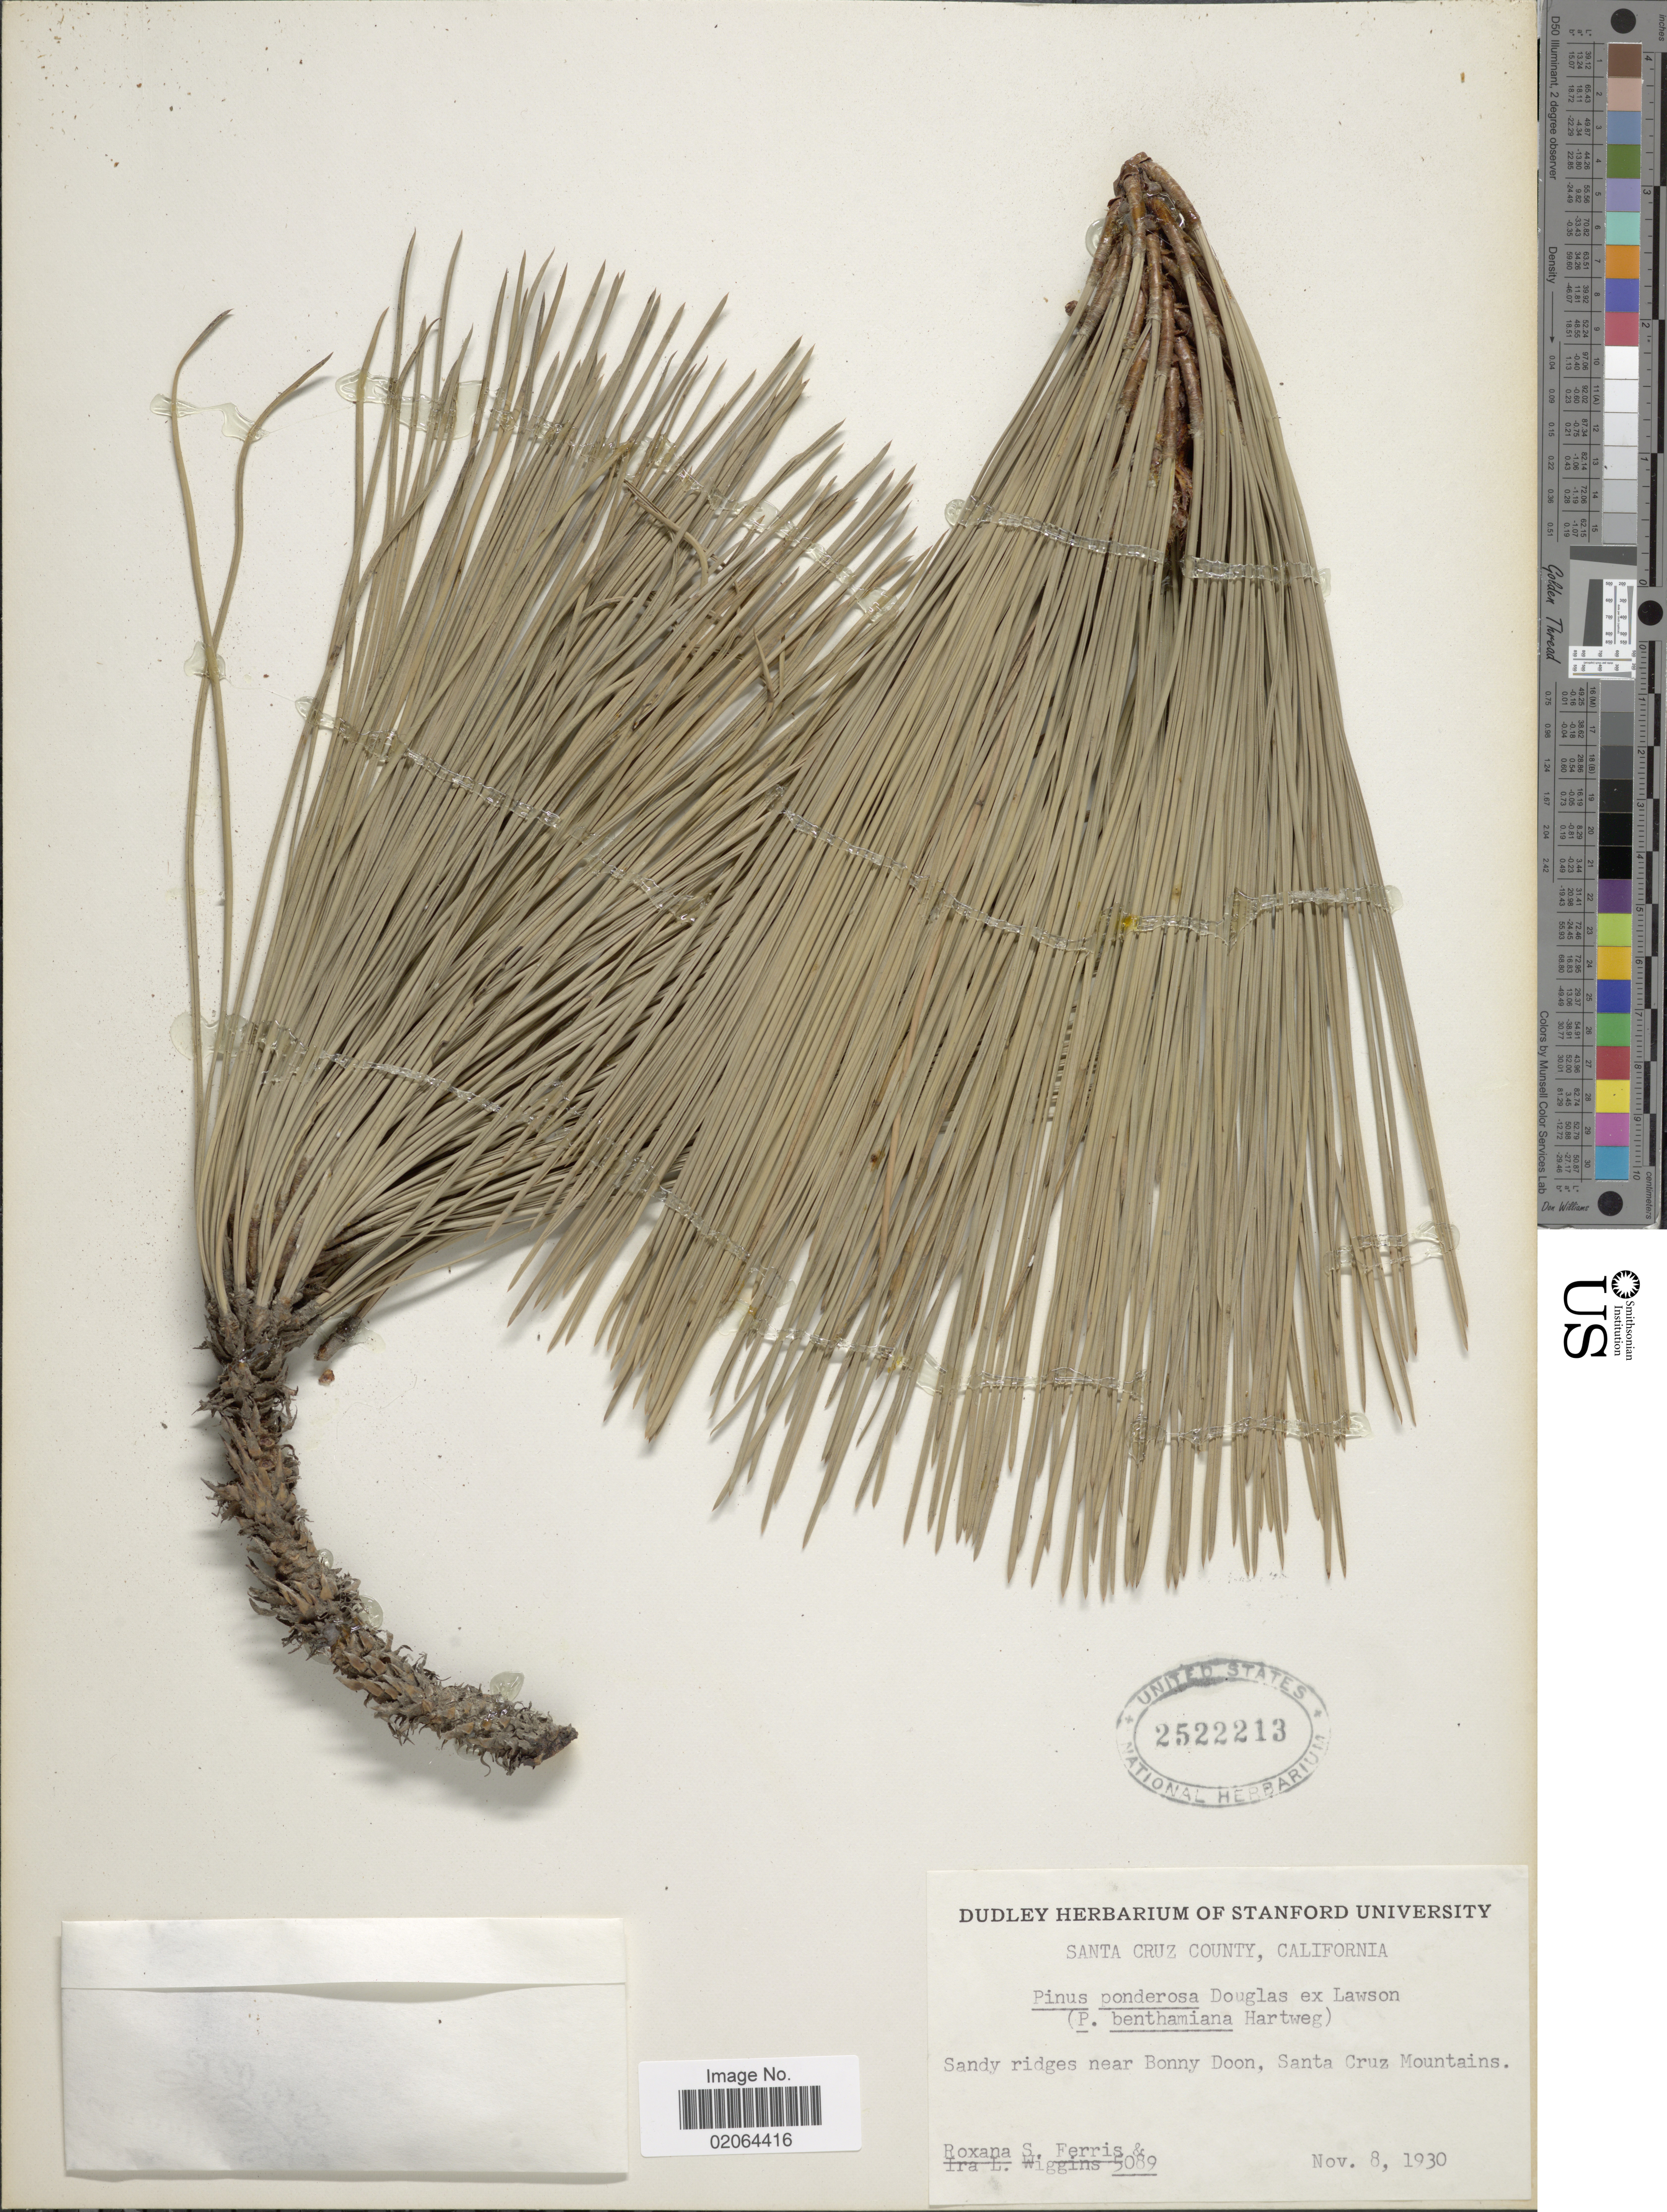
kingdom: Plantae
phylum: Tracheophyta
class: Pinopsida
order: Pinales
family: Pinaceae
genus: Pinus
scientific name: Pinus ponderosa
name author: Douglas ex C. Lawson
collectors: R. S. Ferris & I. L. Wiggins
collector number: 5089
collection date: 1930-11-08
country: United States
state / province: California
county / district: Santa Cruz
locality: Santa Cruz County, California. Sandy ridges near Bonny Doon, Santa Cruz Mountains.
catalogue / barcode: US 2522213